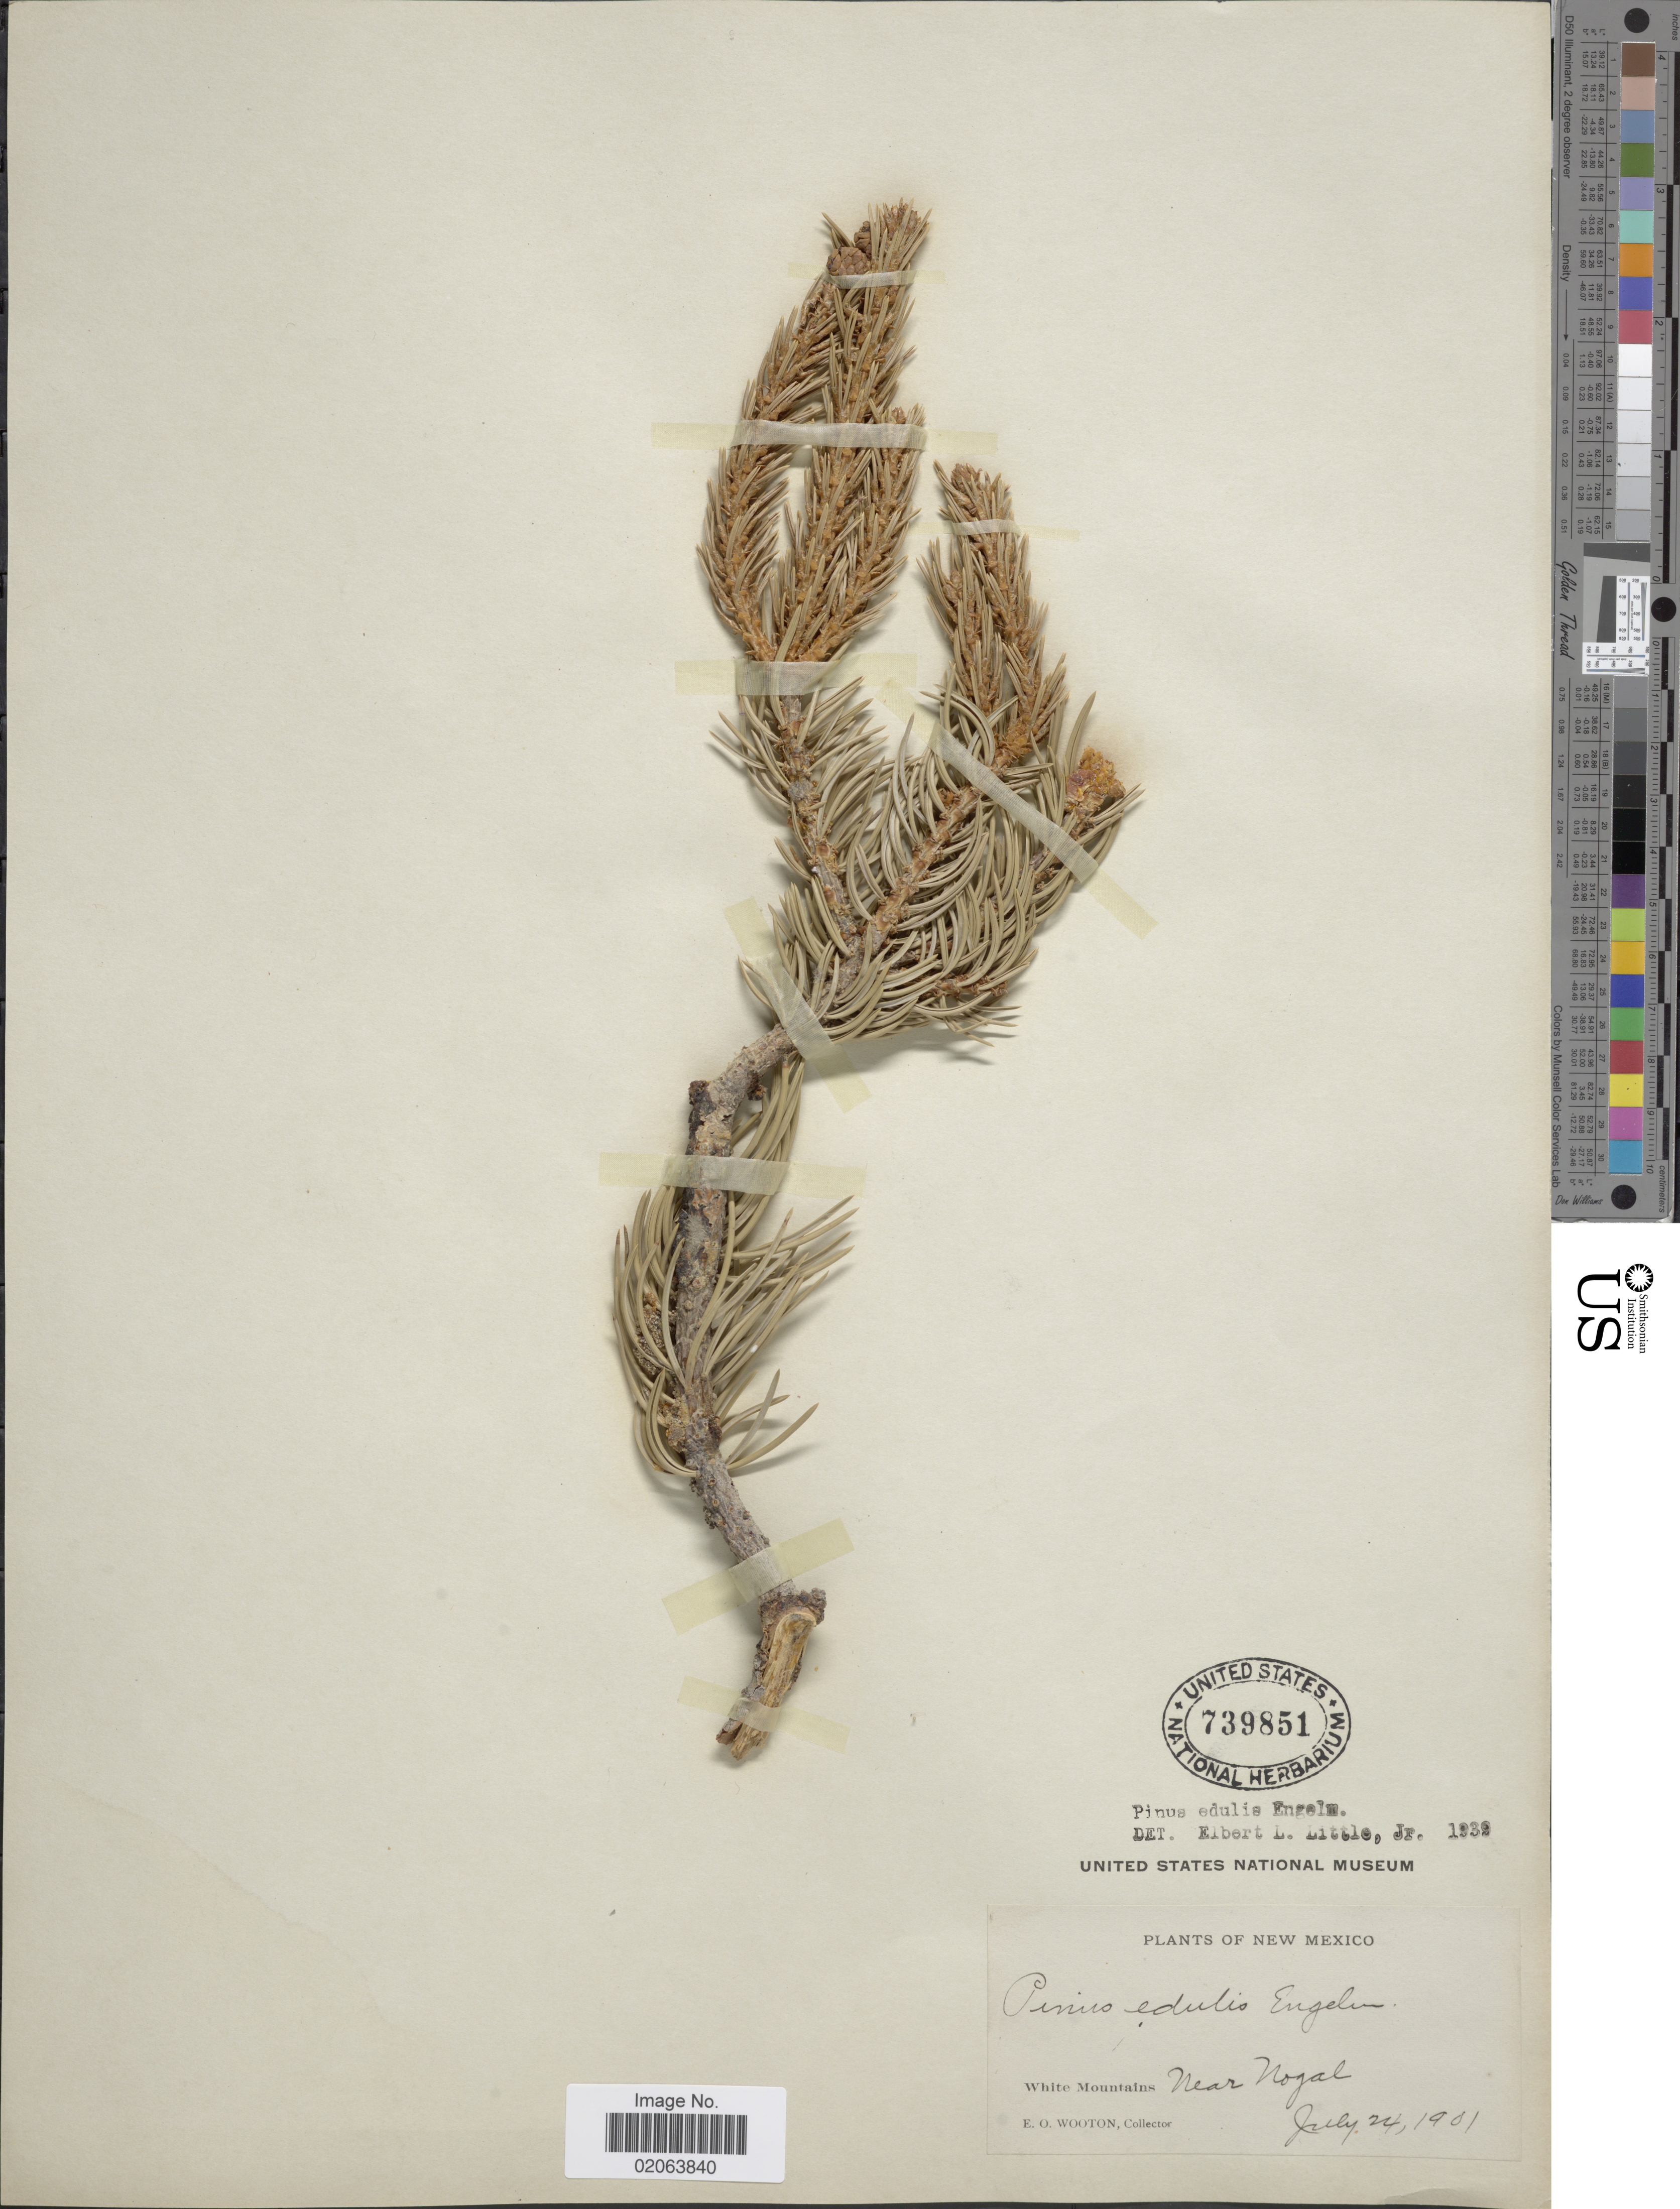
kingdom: Plantae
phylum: Tracheophyta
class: Pinopsida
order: Pinales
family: Pinaceae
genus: Pinus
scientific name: Pinus edulis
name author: Engelm.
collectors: E. O. Wooton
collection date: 1901-07-24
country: United States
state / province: New Mexico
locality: White Mountains. Near Nogal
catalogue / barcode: US 739851